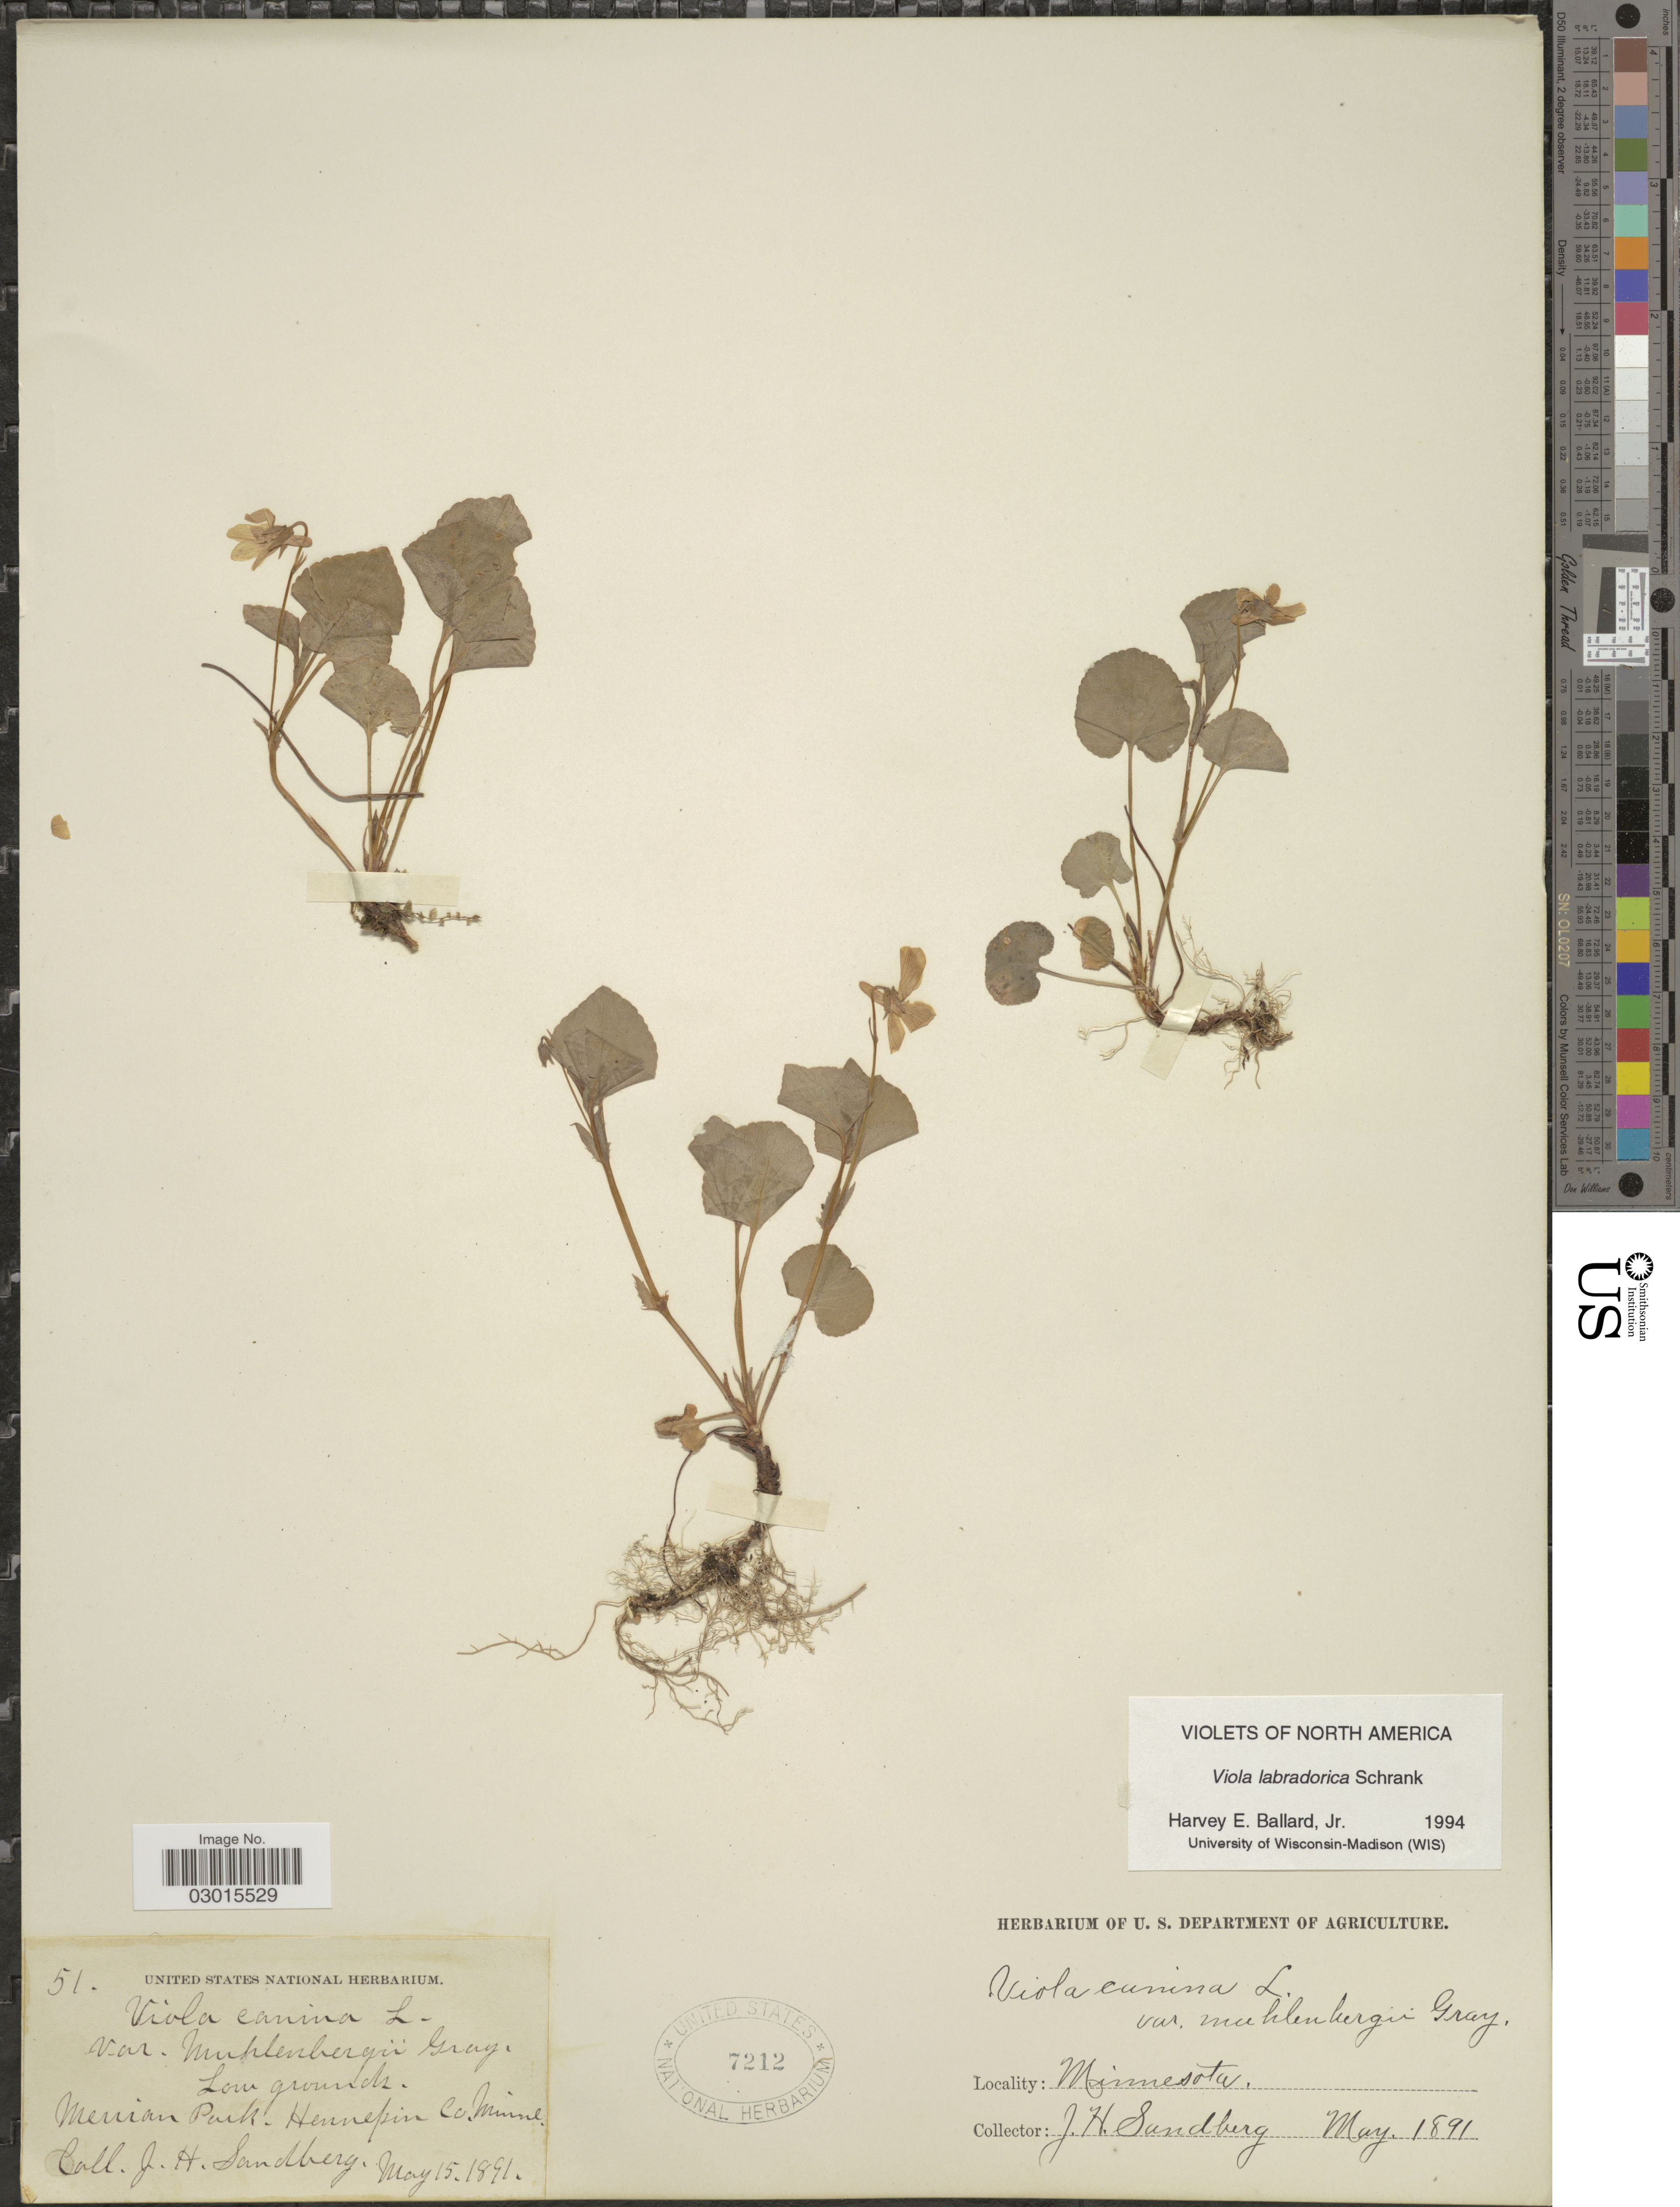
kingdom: Plantae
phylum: Tracheophyta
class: Magnoliopsida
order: Malpighiales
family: Violaceae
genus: Viola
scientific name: Viola labradorica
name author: Schrank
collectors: J. H. Sandberg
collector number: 51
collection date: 1891-05-15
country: United States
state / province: Minnesota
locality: Merrian Park. Hennepin Co. Minne.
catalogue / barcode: US 7212